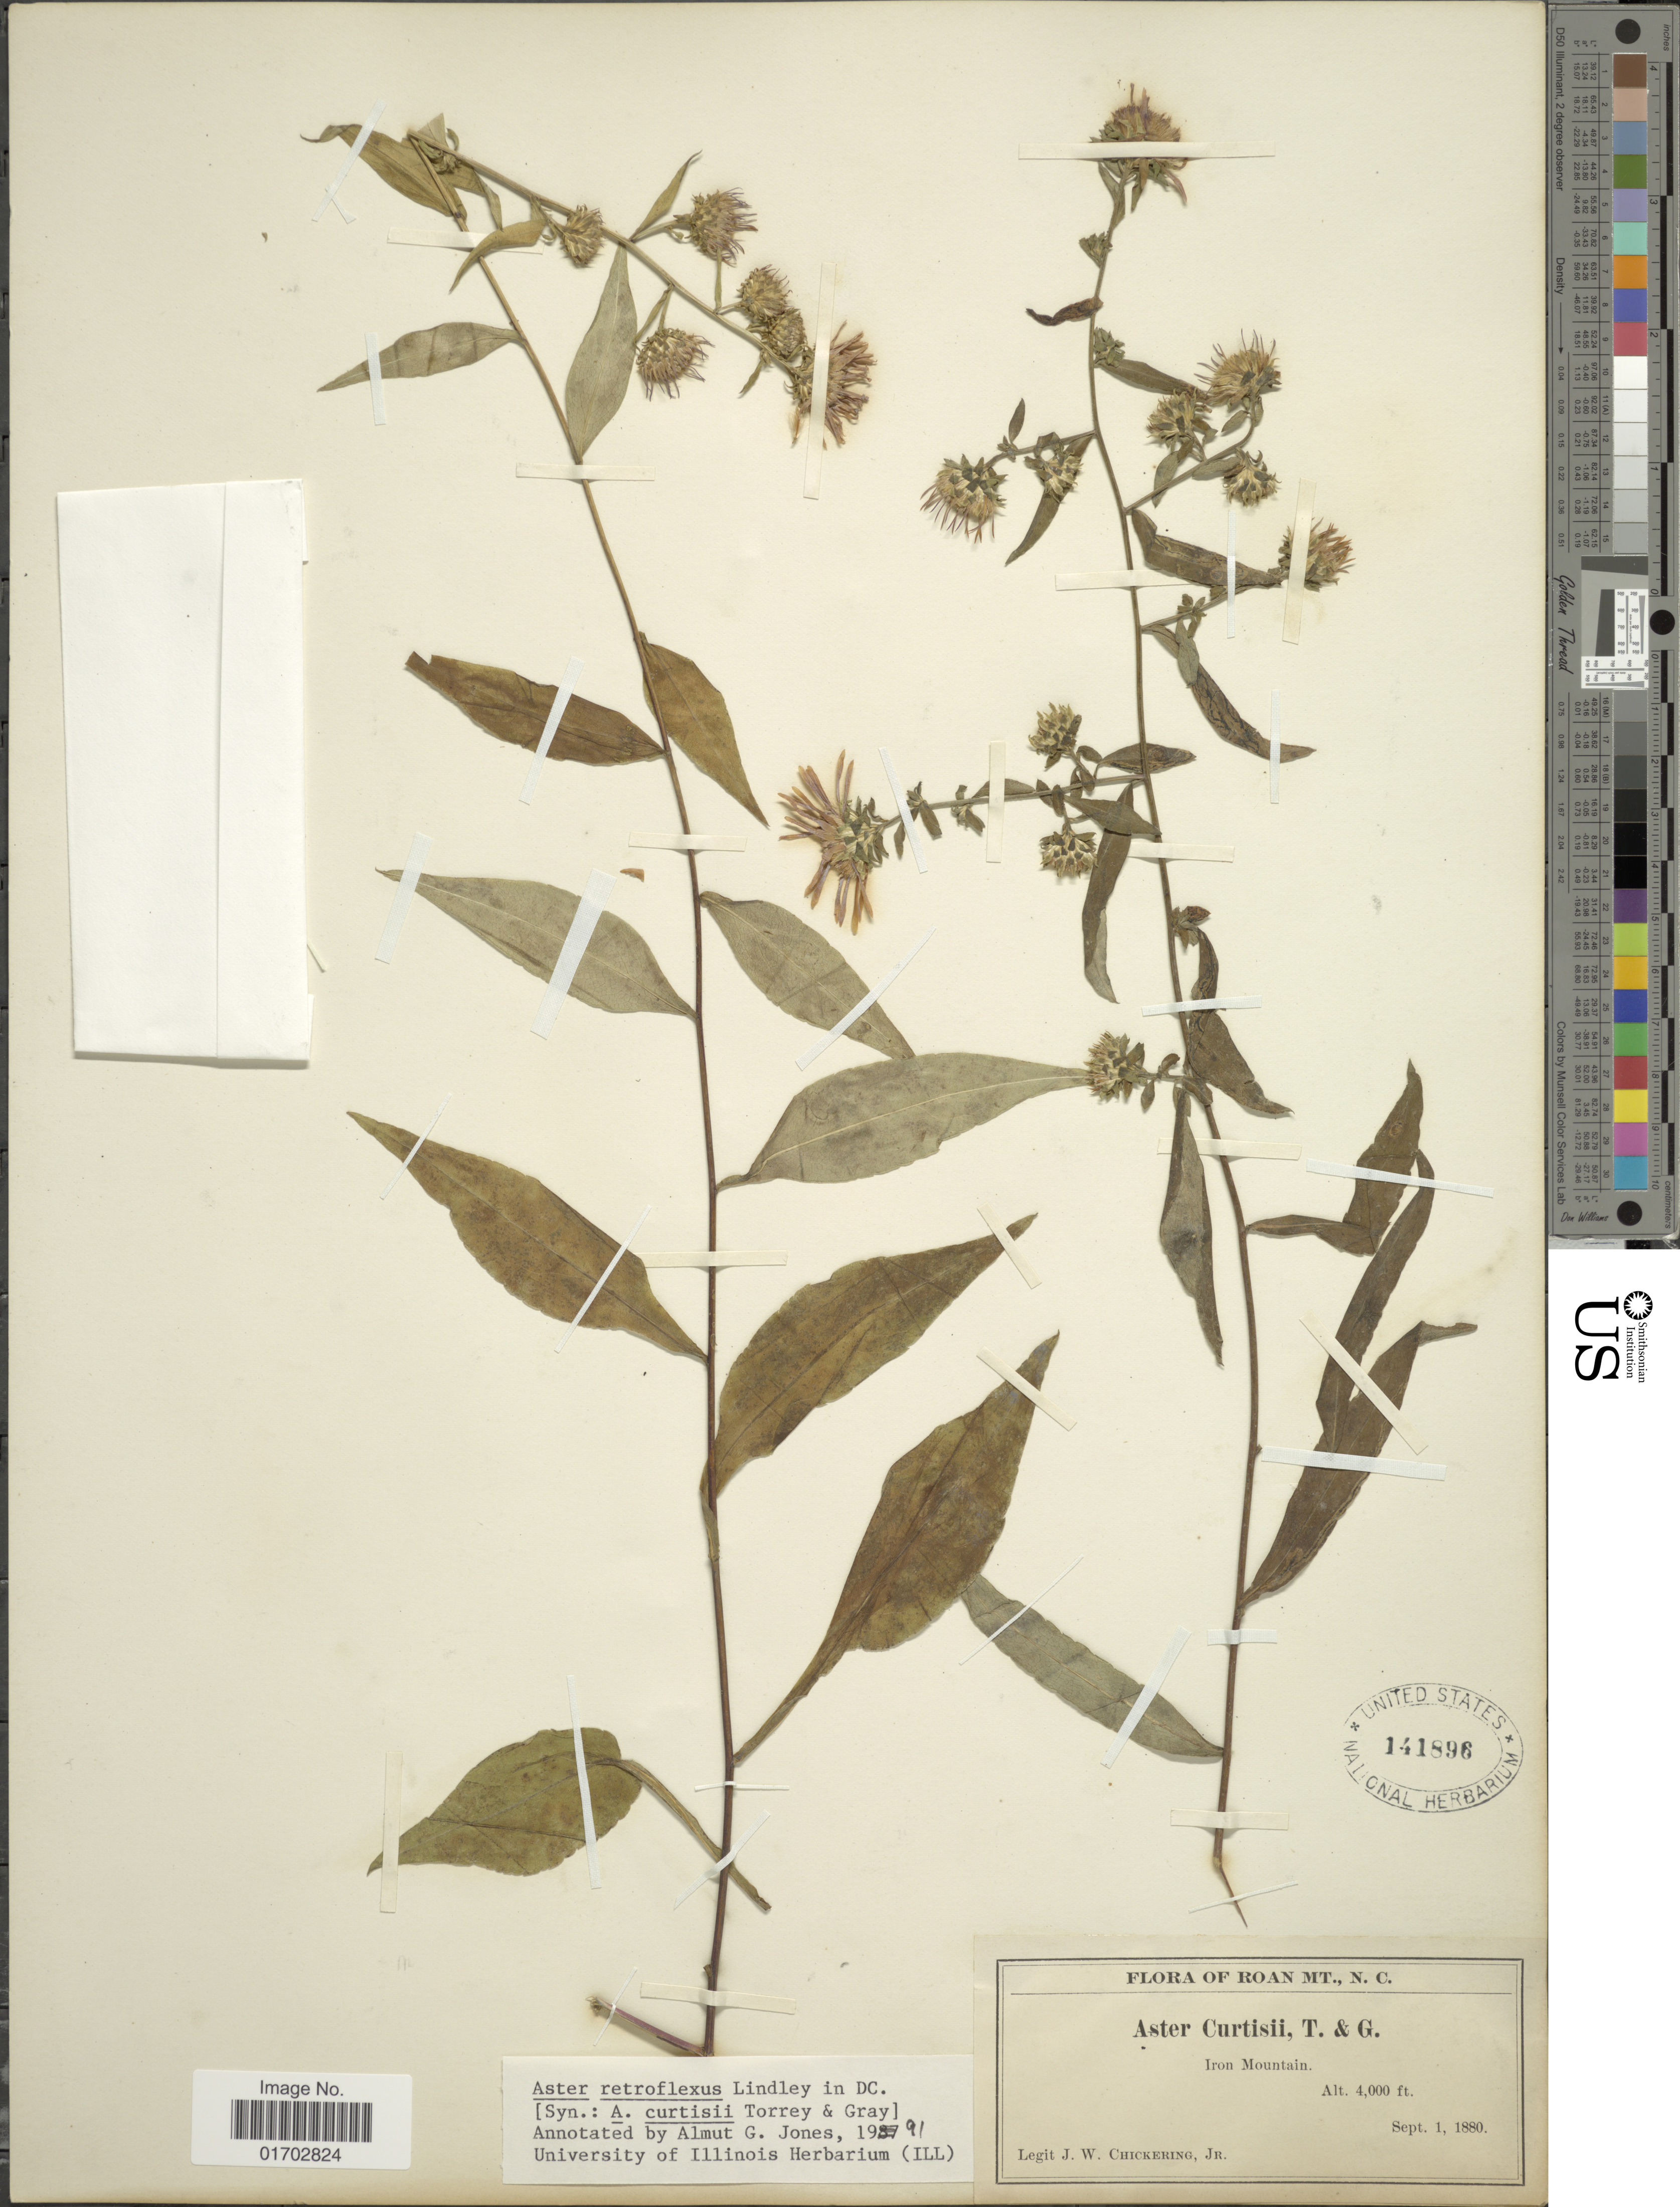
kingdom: Plantae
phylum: Tracheophyta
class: Magnoliopsida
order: Asterales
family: Asteraceae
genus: Symphyotrichum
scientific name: Symphyotrichum retroflexum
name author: (Lindl.) G.L. Nesom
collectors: J. W. Chickering Jr.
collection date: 1880-09-01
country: United States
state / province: North Carolina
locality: Roan Mt., Iron Mountain.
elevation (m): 1219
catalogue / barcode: US 141896